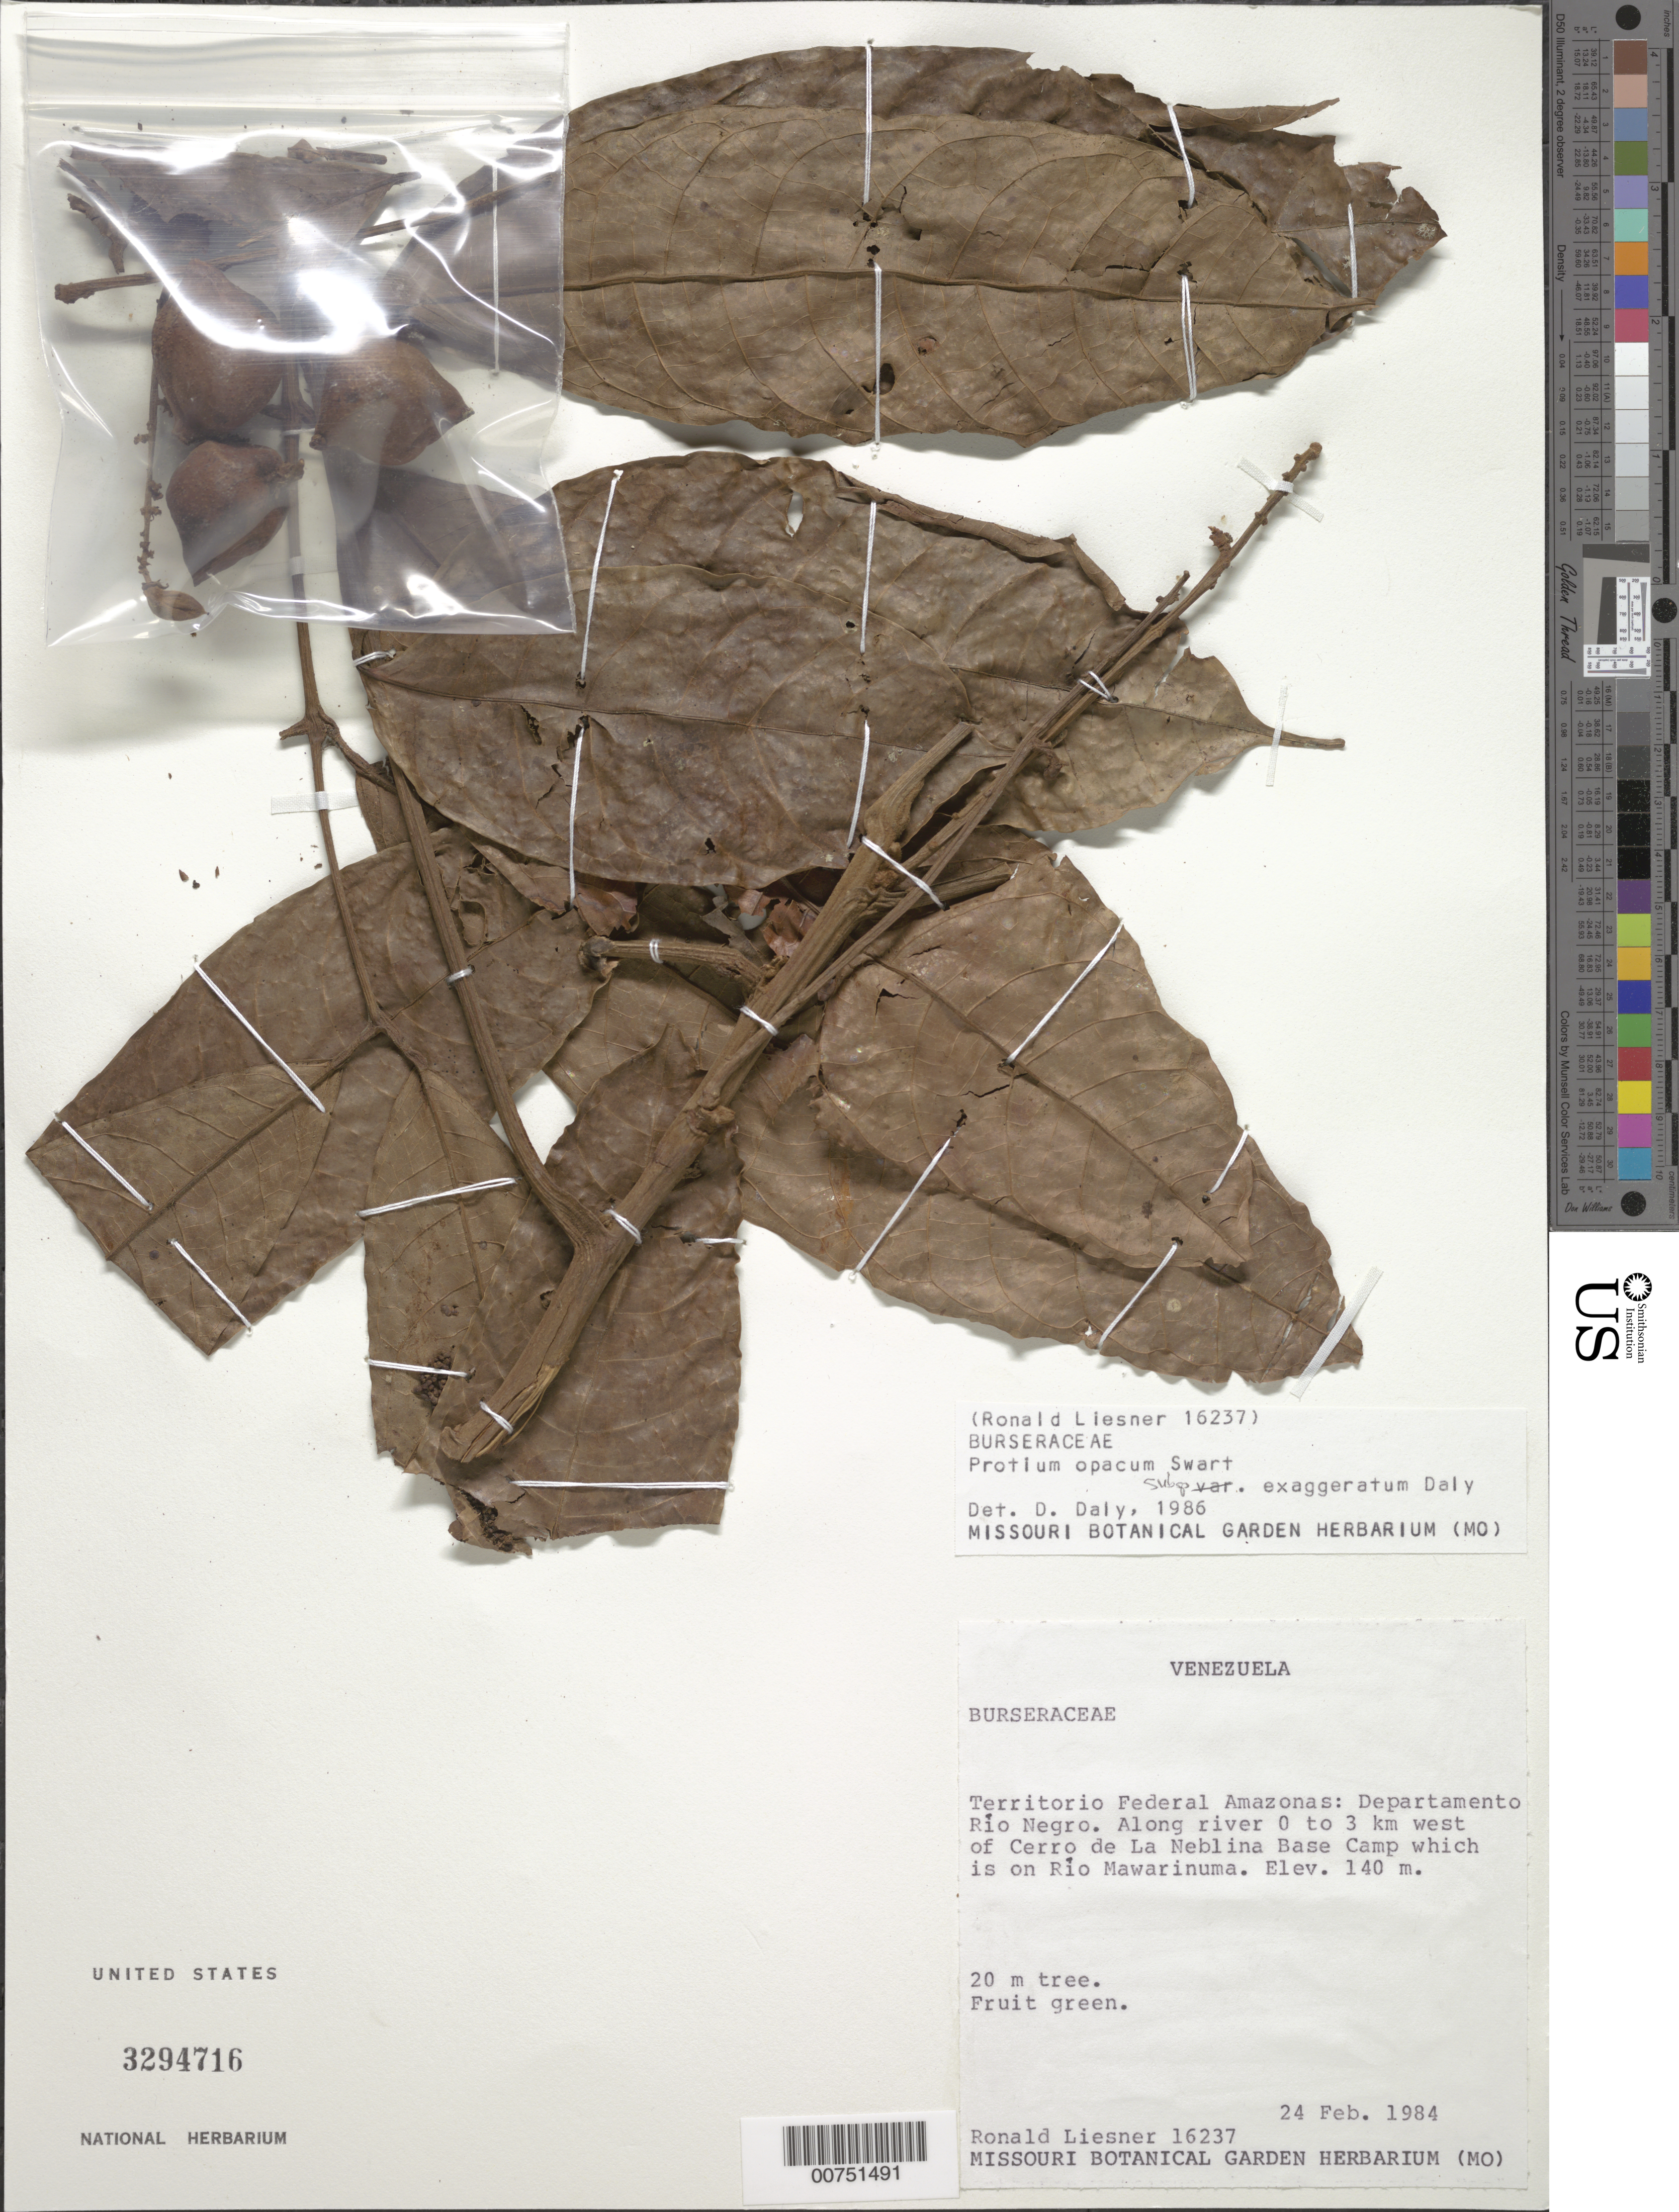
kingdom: Plantae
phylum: Tracheophyta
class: Magnoliopsida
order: Sapindales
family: Burseraceae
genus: Protium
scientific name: Protium opacum subsp. exaggeratum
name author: Daly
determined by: Daly, D. C.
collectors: R. L. Liesner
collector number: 16237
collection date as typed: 24-Feb-84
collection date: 1984-02-24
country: Venezuela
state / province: Amazonas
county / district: Río Negro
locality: Río Mawarinuma, 0-3 km W of Cerro de La Neblina Base Camp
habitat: Along river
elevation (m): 140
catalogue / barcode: US 3294716